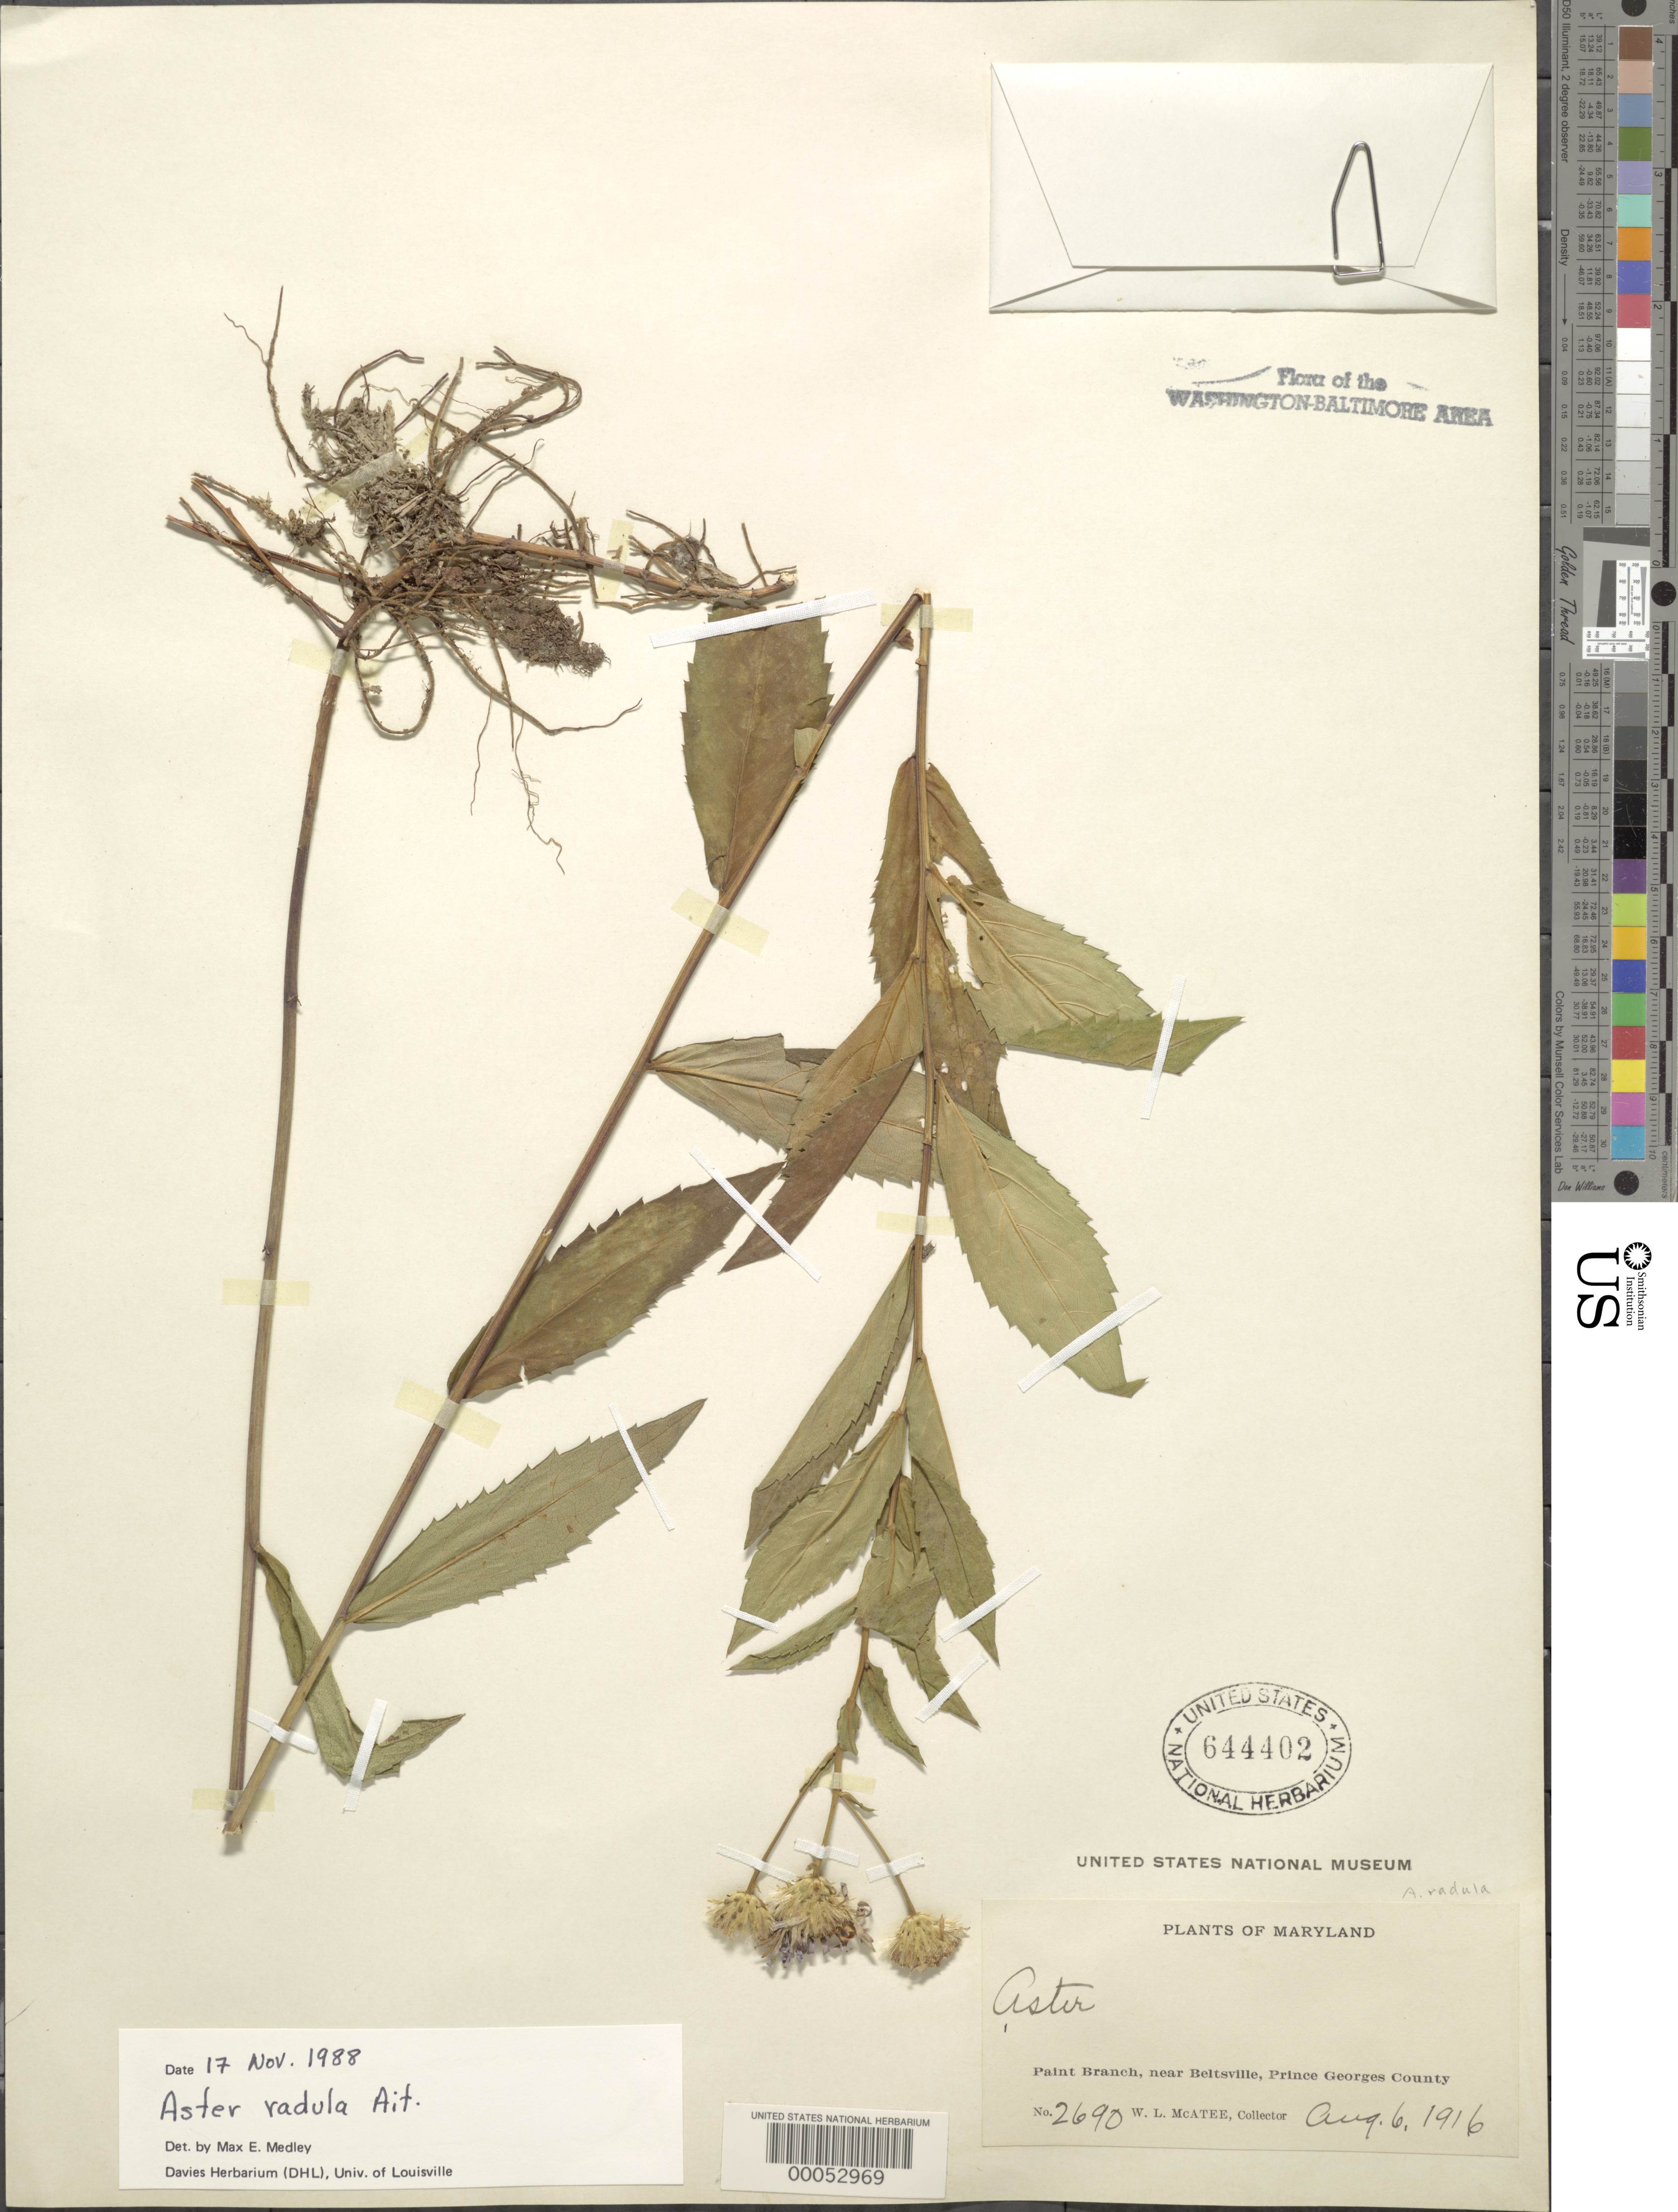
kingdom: Plantae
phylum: Tracheophyta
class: Magnoliopsida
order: Asterales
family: Asteraceae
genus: Eurybia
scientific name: Eurybia radula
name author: (Aiton) G.L. Nesom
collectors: W. McAtee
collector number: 2690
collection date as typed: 06 Aug 1916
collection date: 1916-08-06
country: United States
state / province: Maryland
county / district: Prince George's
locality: Paint Branch near Beltsville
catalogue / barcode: US 644402